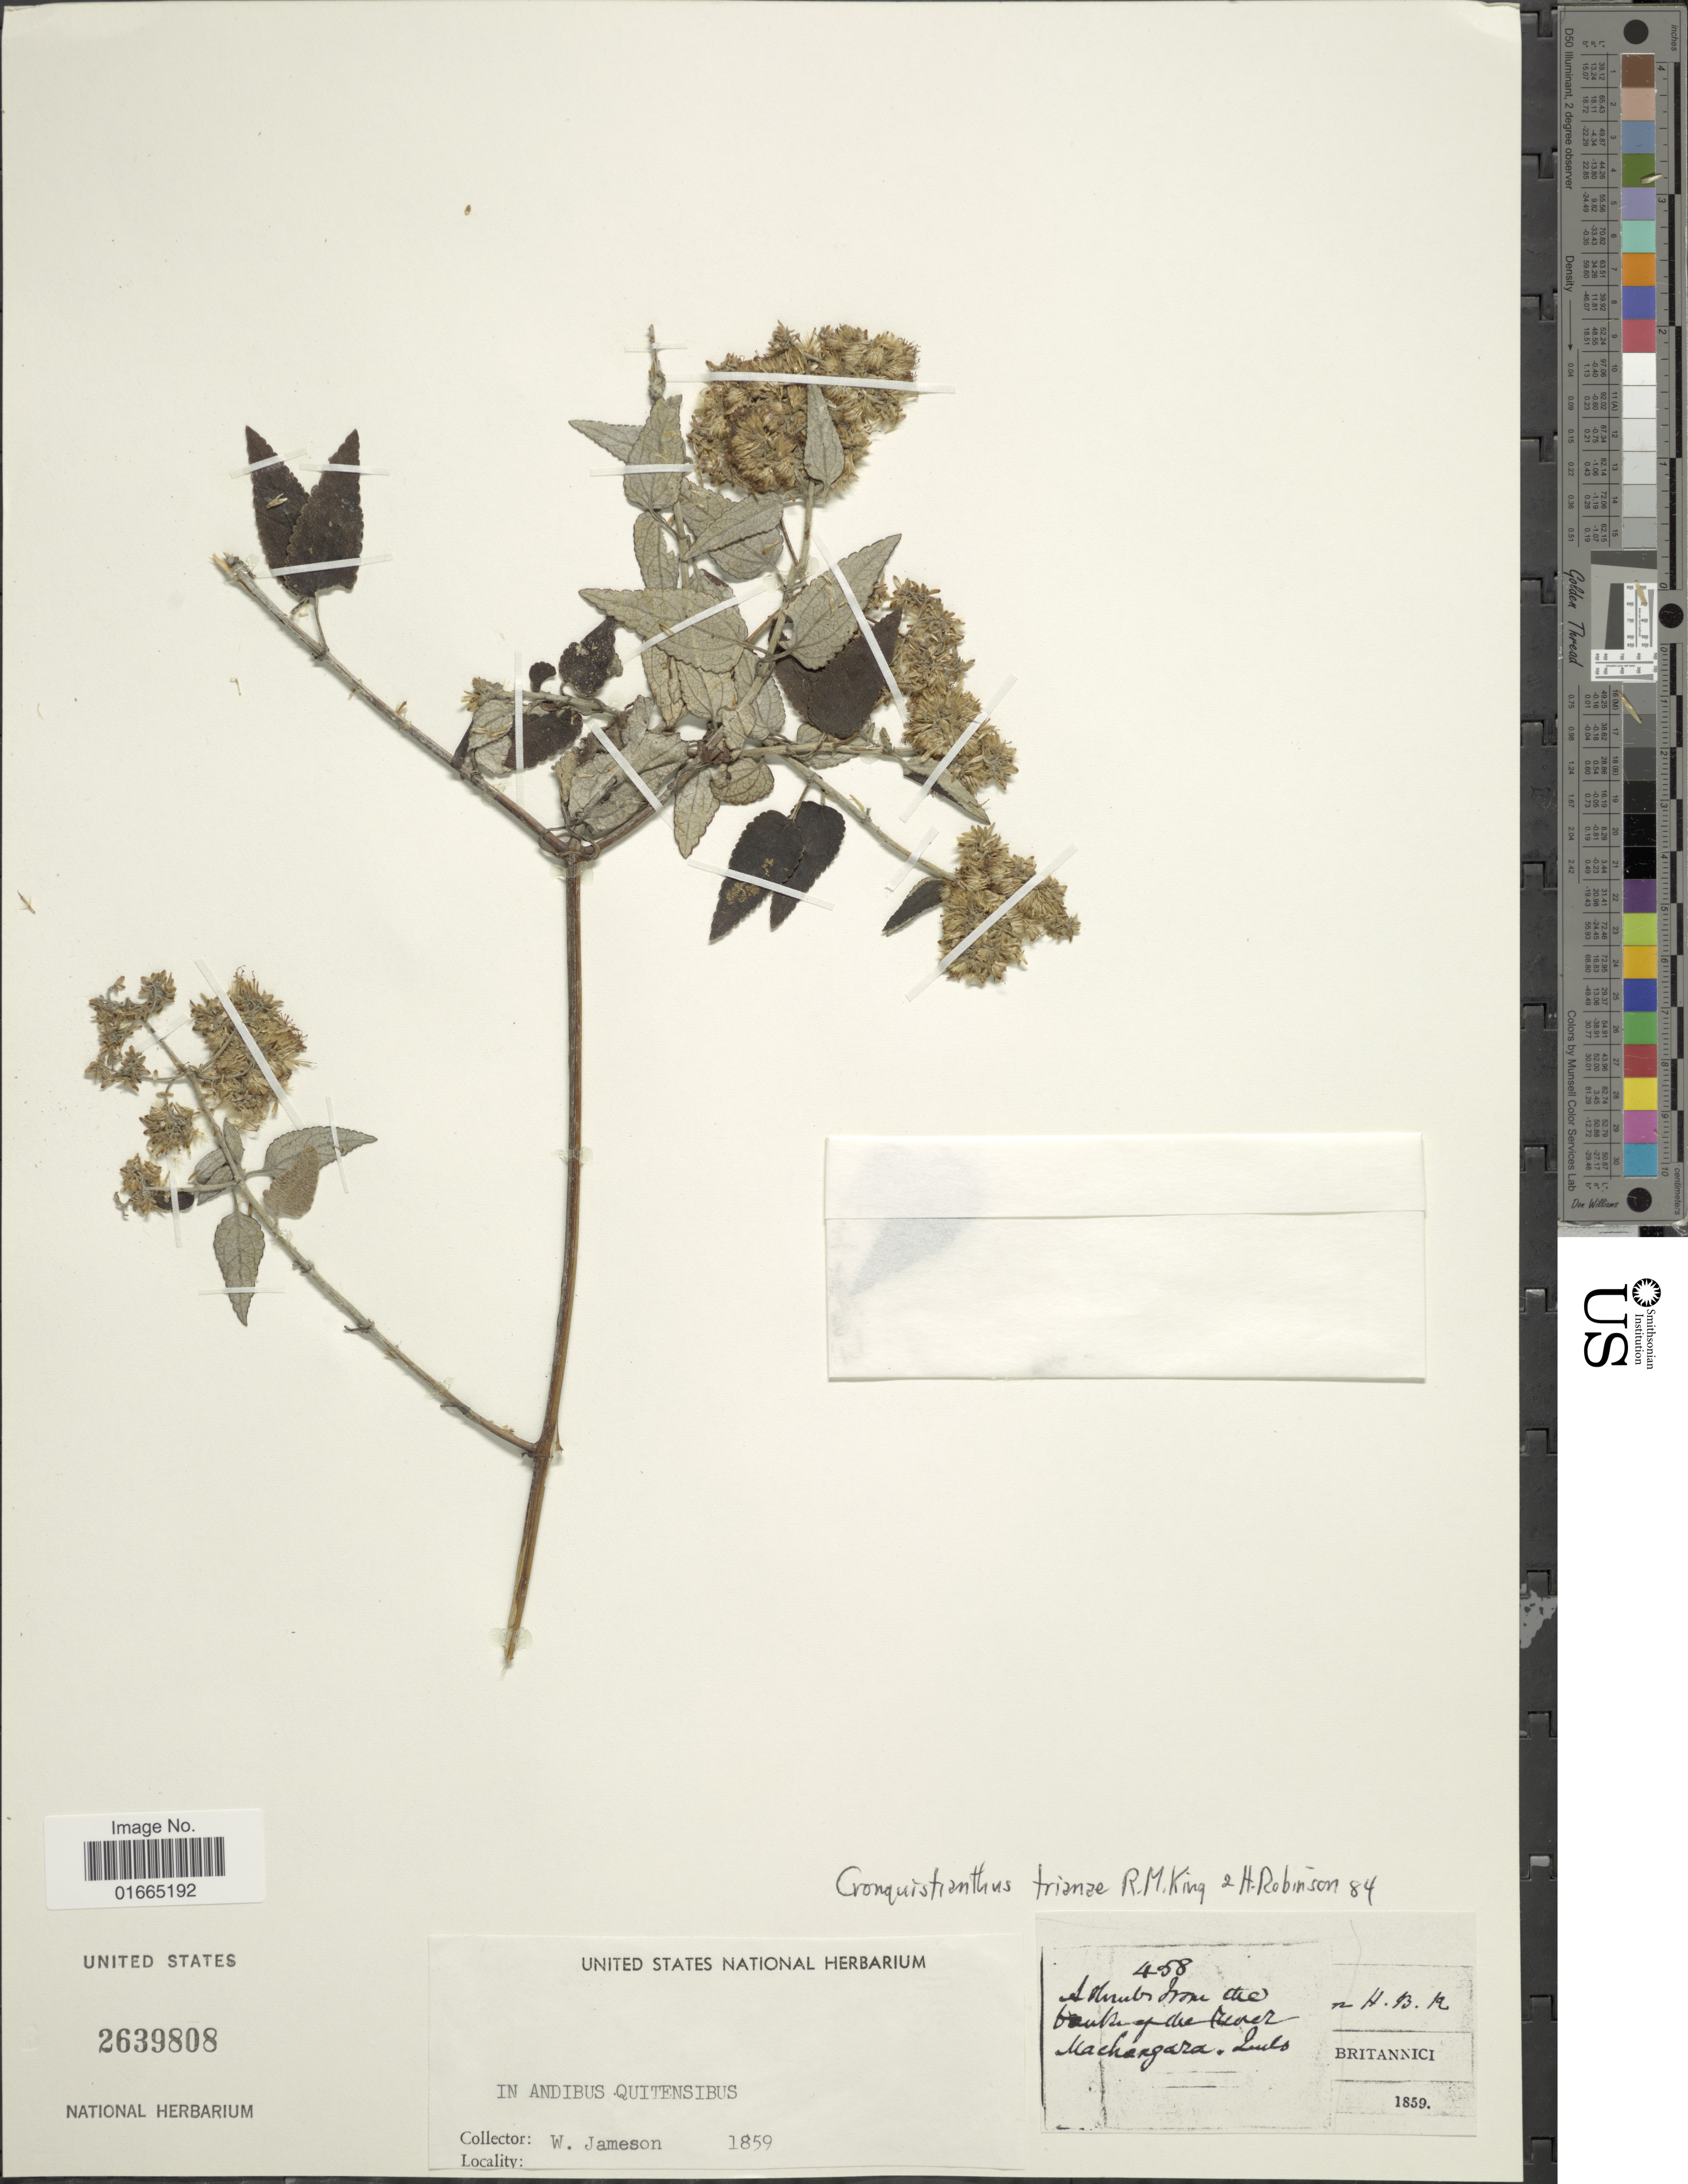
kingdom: Plantae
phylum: Tracheophyta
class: Magnoliopsida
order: Asterales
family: Asteraceae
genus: Cronquistianthus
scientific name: Cronquistianthus trianae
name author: R.M. King & H. Rob.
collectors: W. Jameson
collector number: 458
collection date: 1859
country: Ecuador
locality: In Andibus Quitensibus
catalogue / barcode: US 2639808